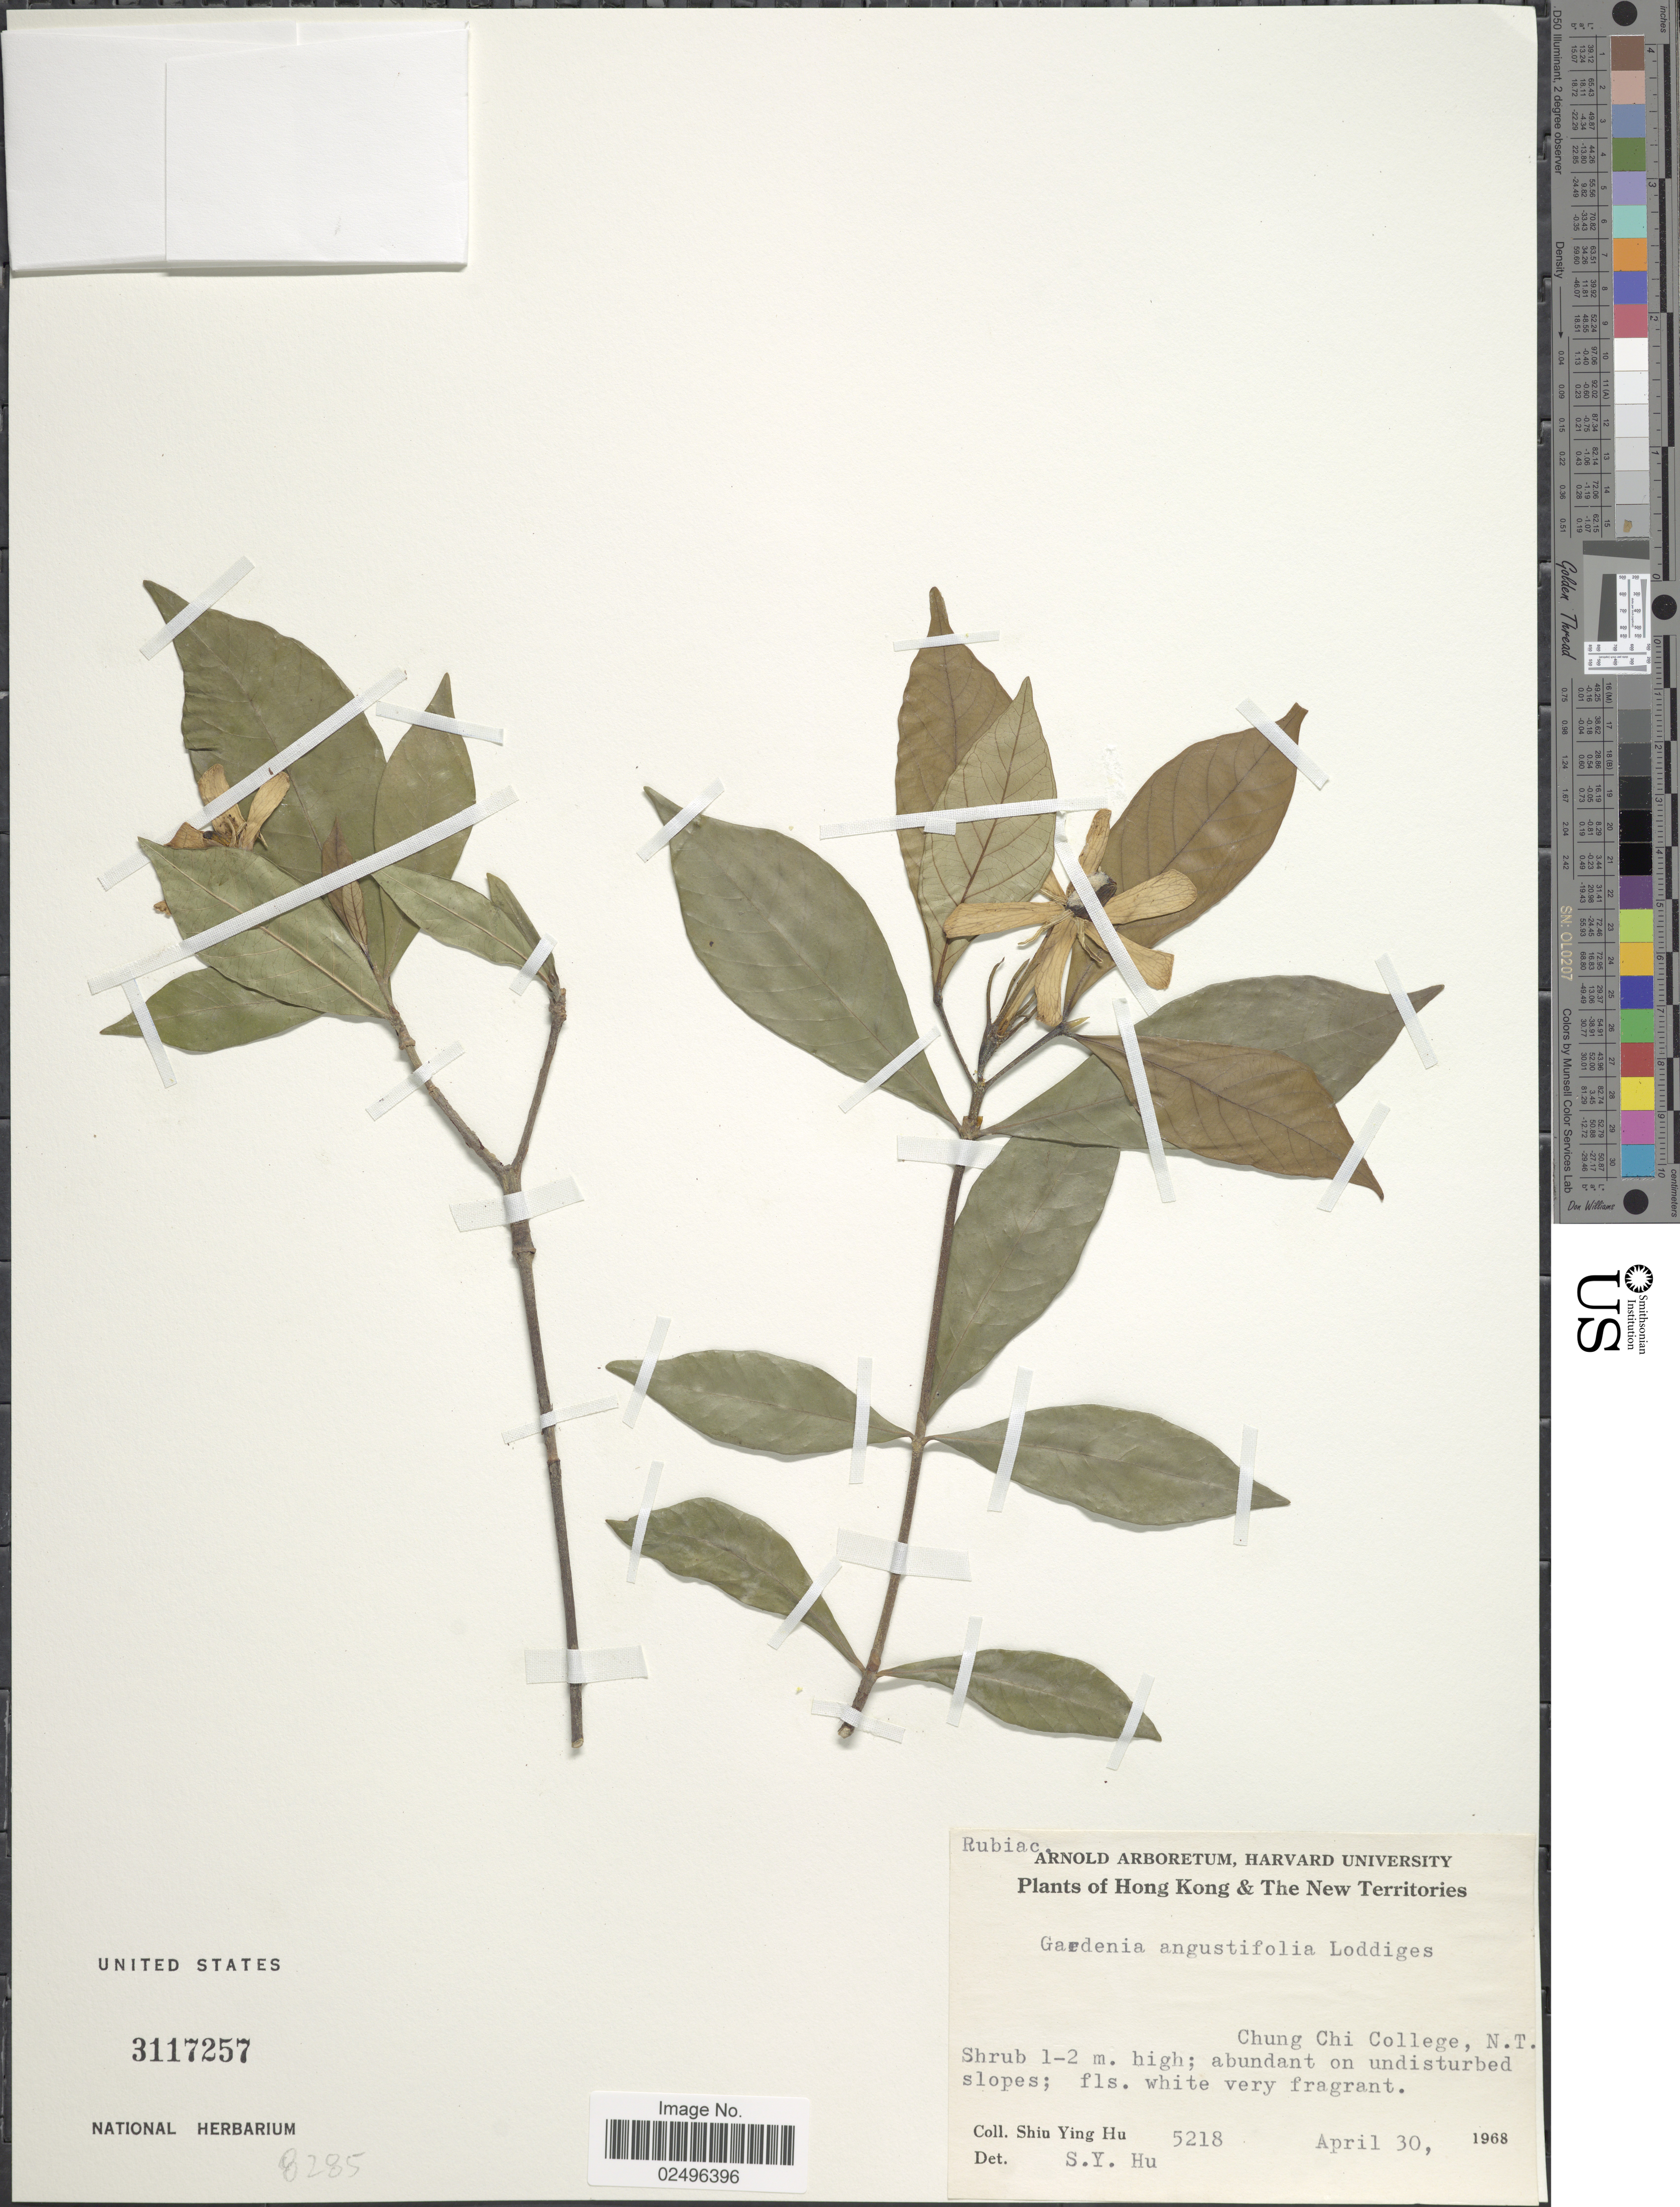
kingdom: Plantae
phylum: Tracheophyta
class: Magnoliopsida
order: Gentianales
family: Rubiaceae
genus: Gardenia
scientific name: Gardenia angustifolia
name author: Lodd.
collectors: S. Y. Hu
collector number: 5218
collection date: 1968-04-30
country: China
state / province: Hong Kong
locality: Hong Kong & The New Territories, Chung Chi College, N.T.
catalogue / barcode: US 3117257